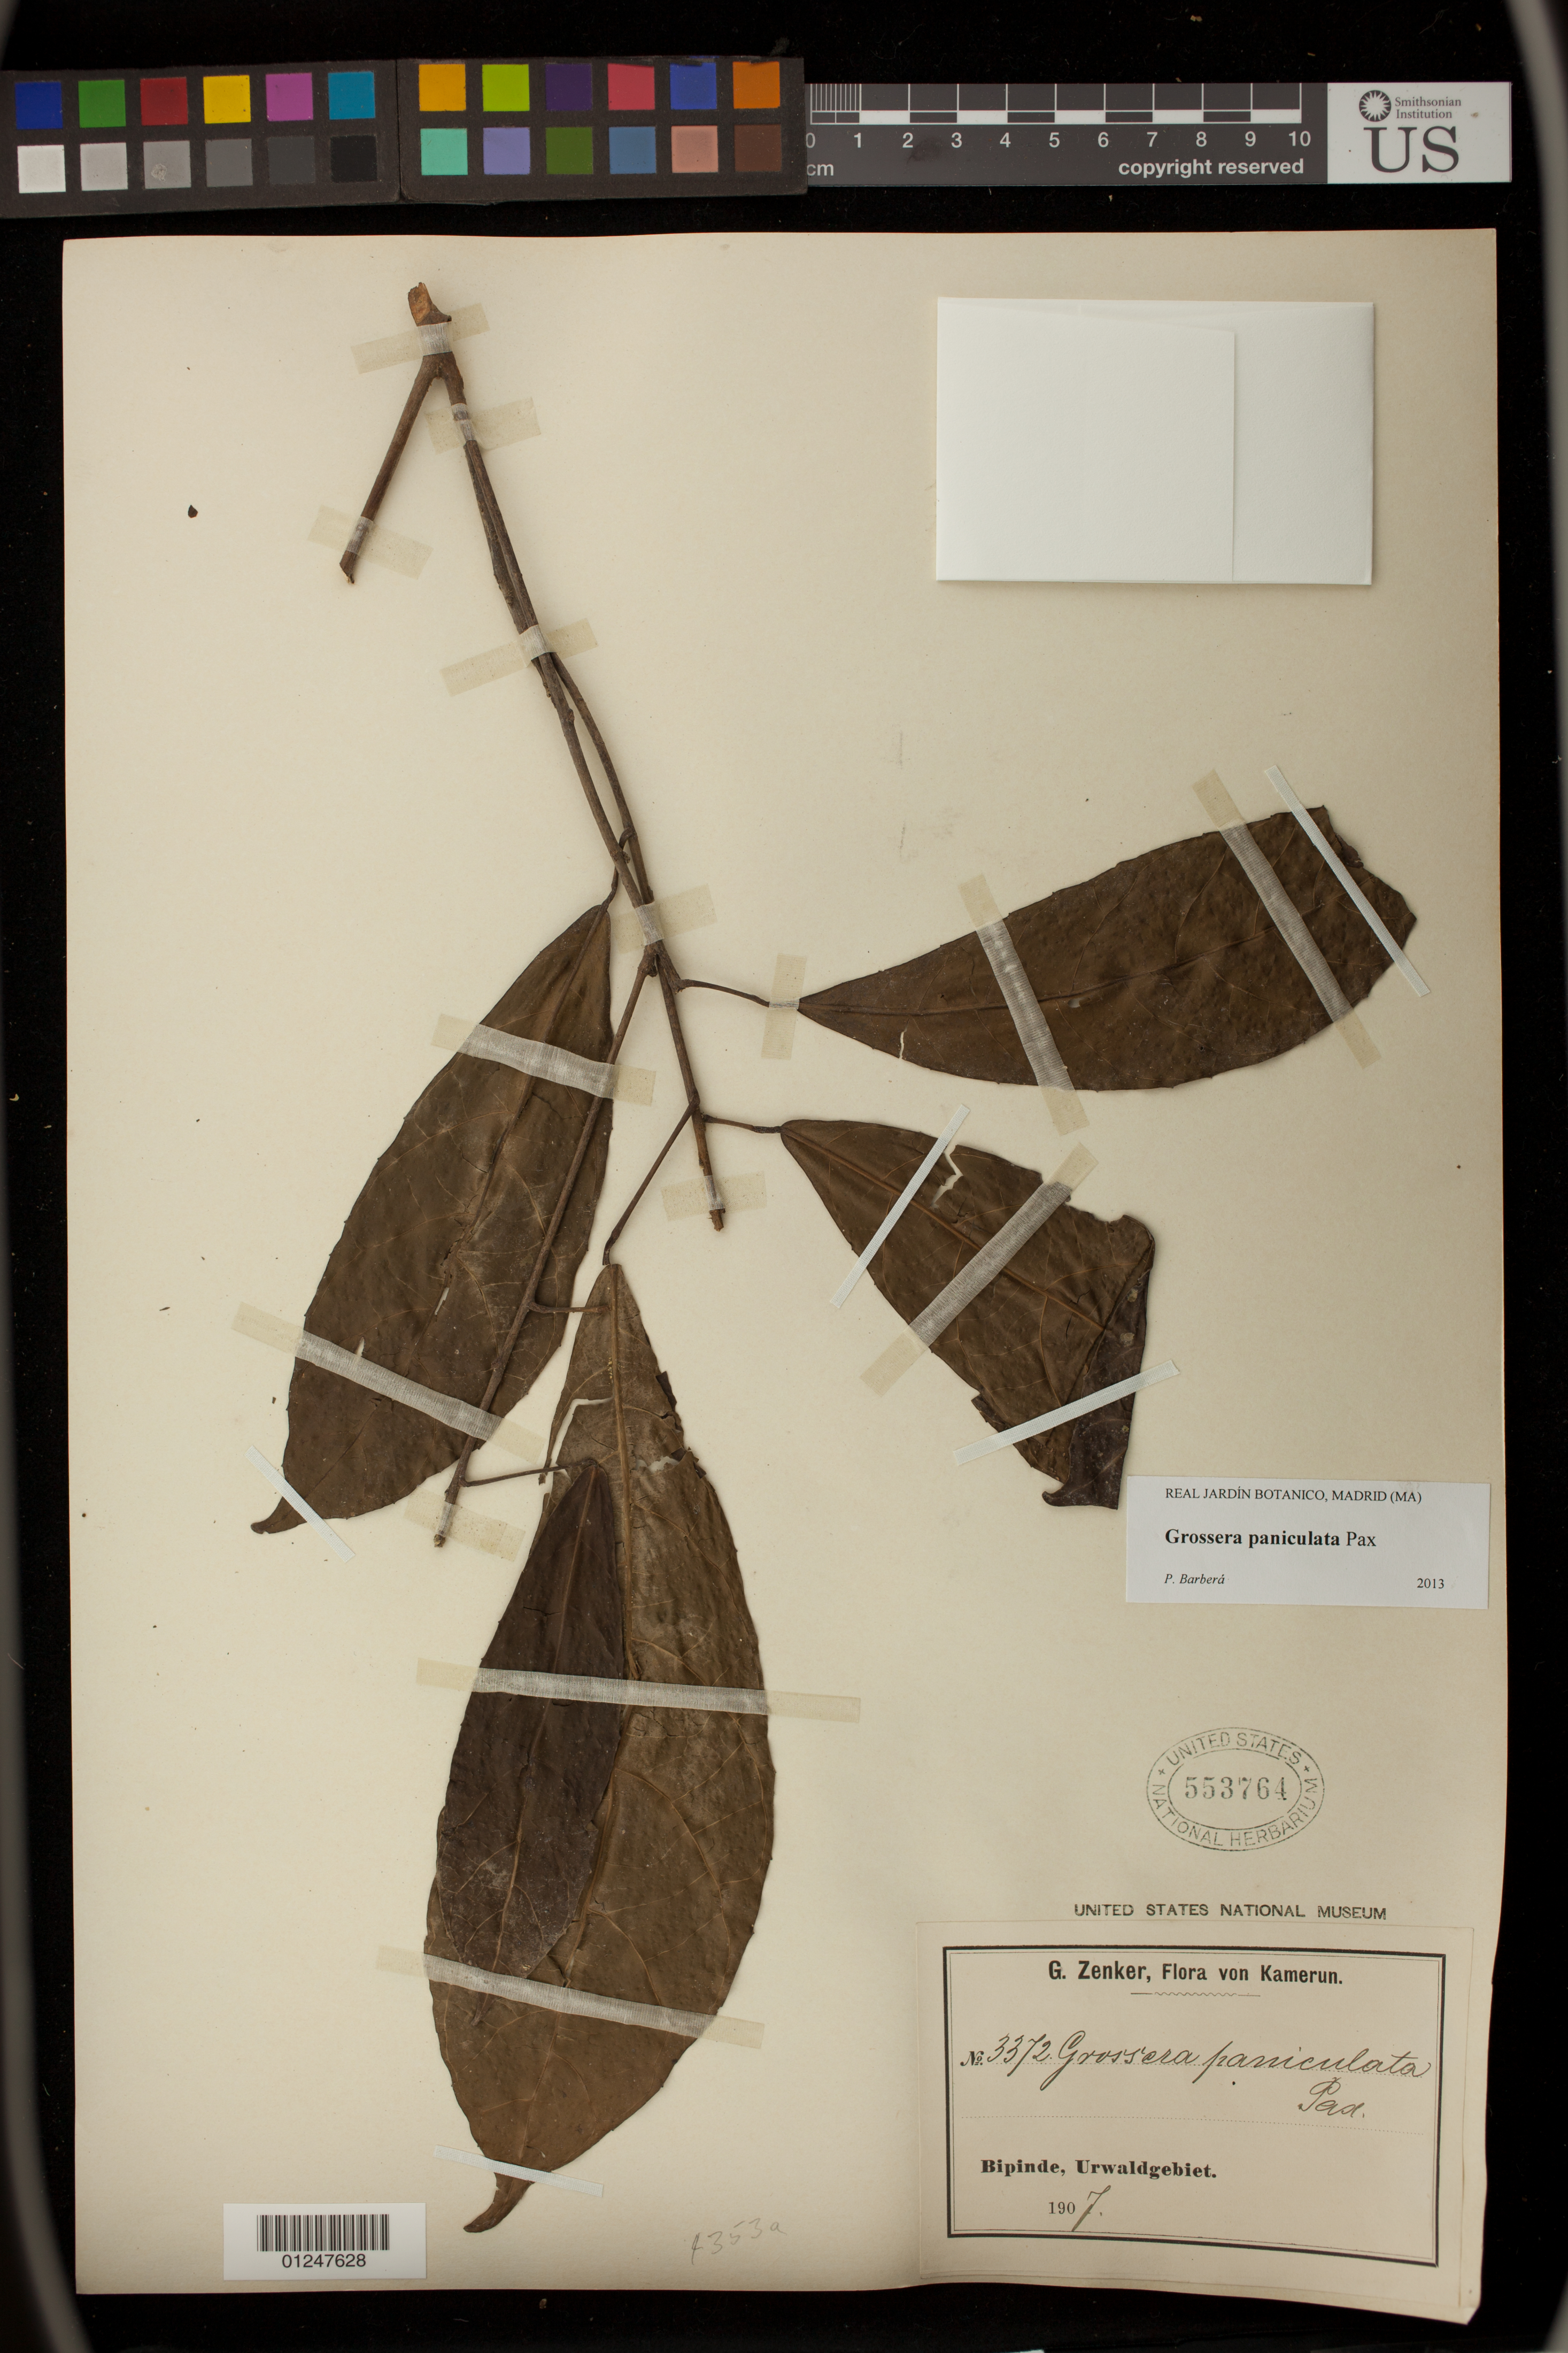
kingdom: Plantae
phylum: Tracheophyta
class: Magnoliopsida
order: Malpighiales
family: Euphorbiaceae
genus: Grossera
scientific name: Grossera paniculata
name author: Pax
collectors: G. A. Zenker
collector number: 3372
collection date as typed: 1904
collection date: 1904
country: Cameroon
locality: Bipinde, Urwaldgebiet.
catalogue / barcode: US 553764